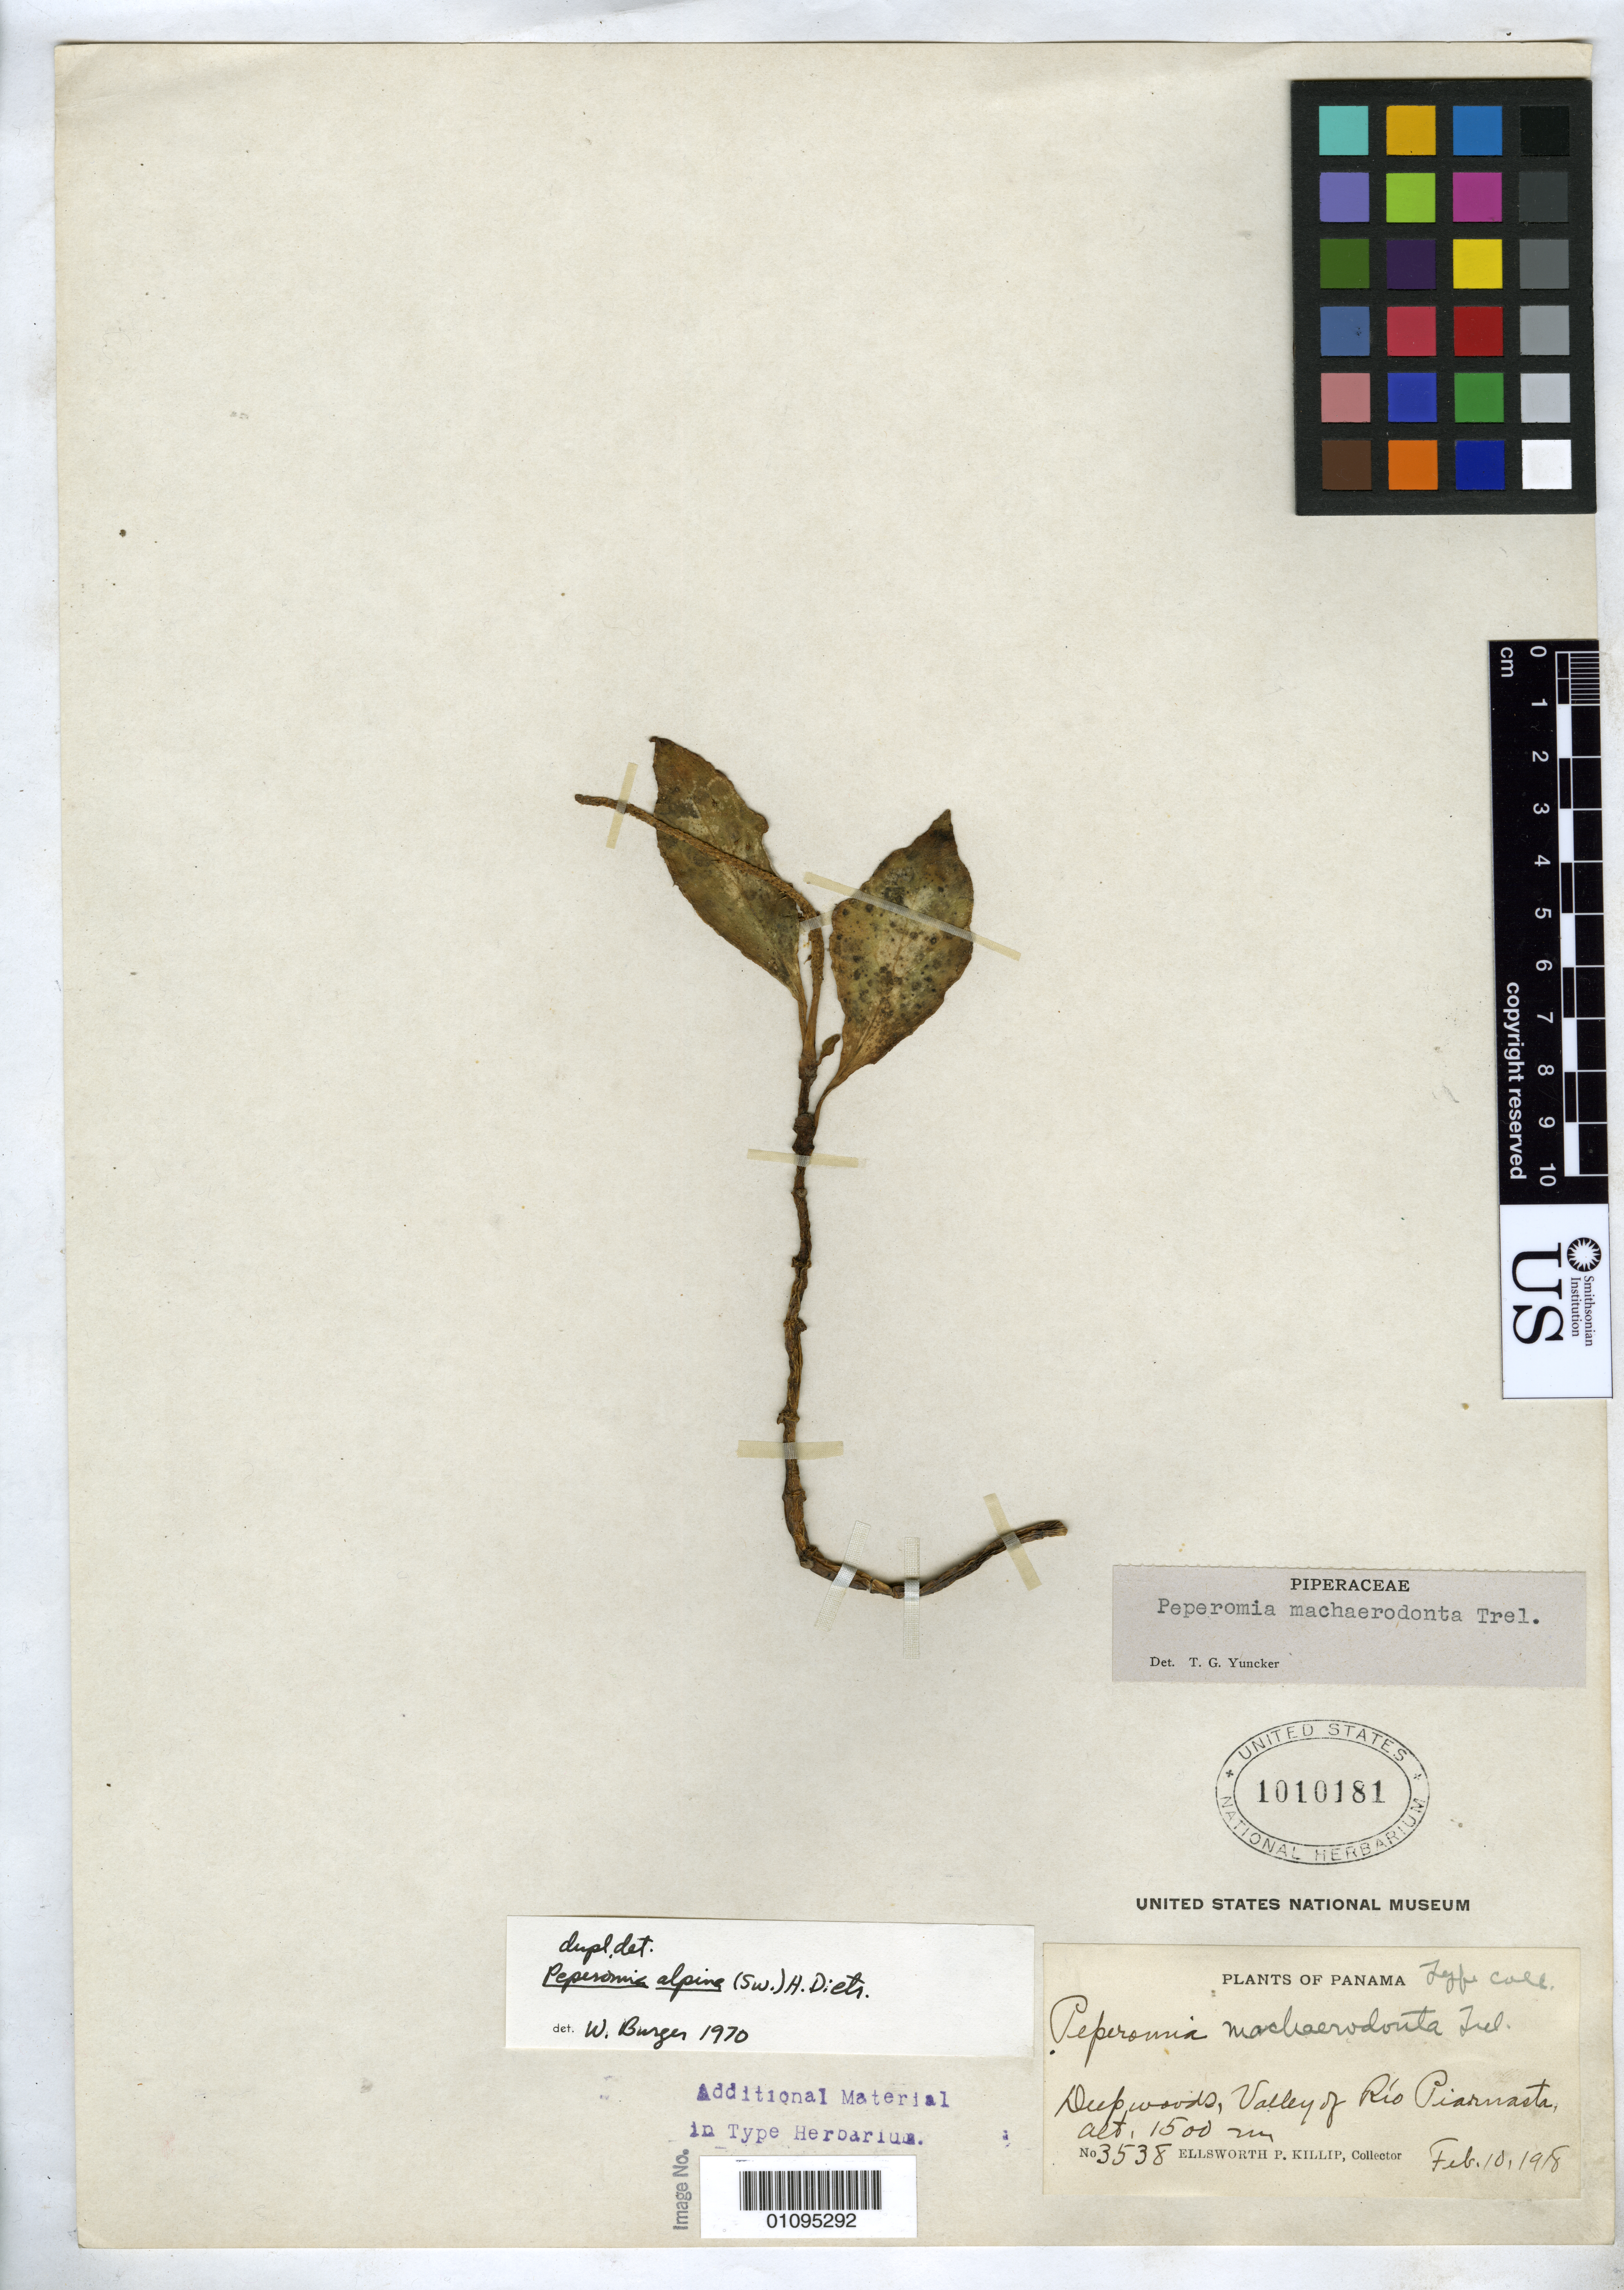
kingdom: Plantae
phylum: Tracheophyta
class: Magnoliopsida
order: Piperales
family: Piperaceae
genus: Peperomia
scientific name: Peperomia machaerodonta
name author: Trel.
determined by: Yuncker, T. G.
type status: Isotype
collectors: E. P. Killip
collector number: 3538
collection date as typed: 10 Feb 1918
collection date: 1918-02-10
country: Panama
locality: Valley of Rio Piarnasta.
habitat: Deep woods.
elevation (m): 1500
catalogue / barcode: US 1010181